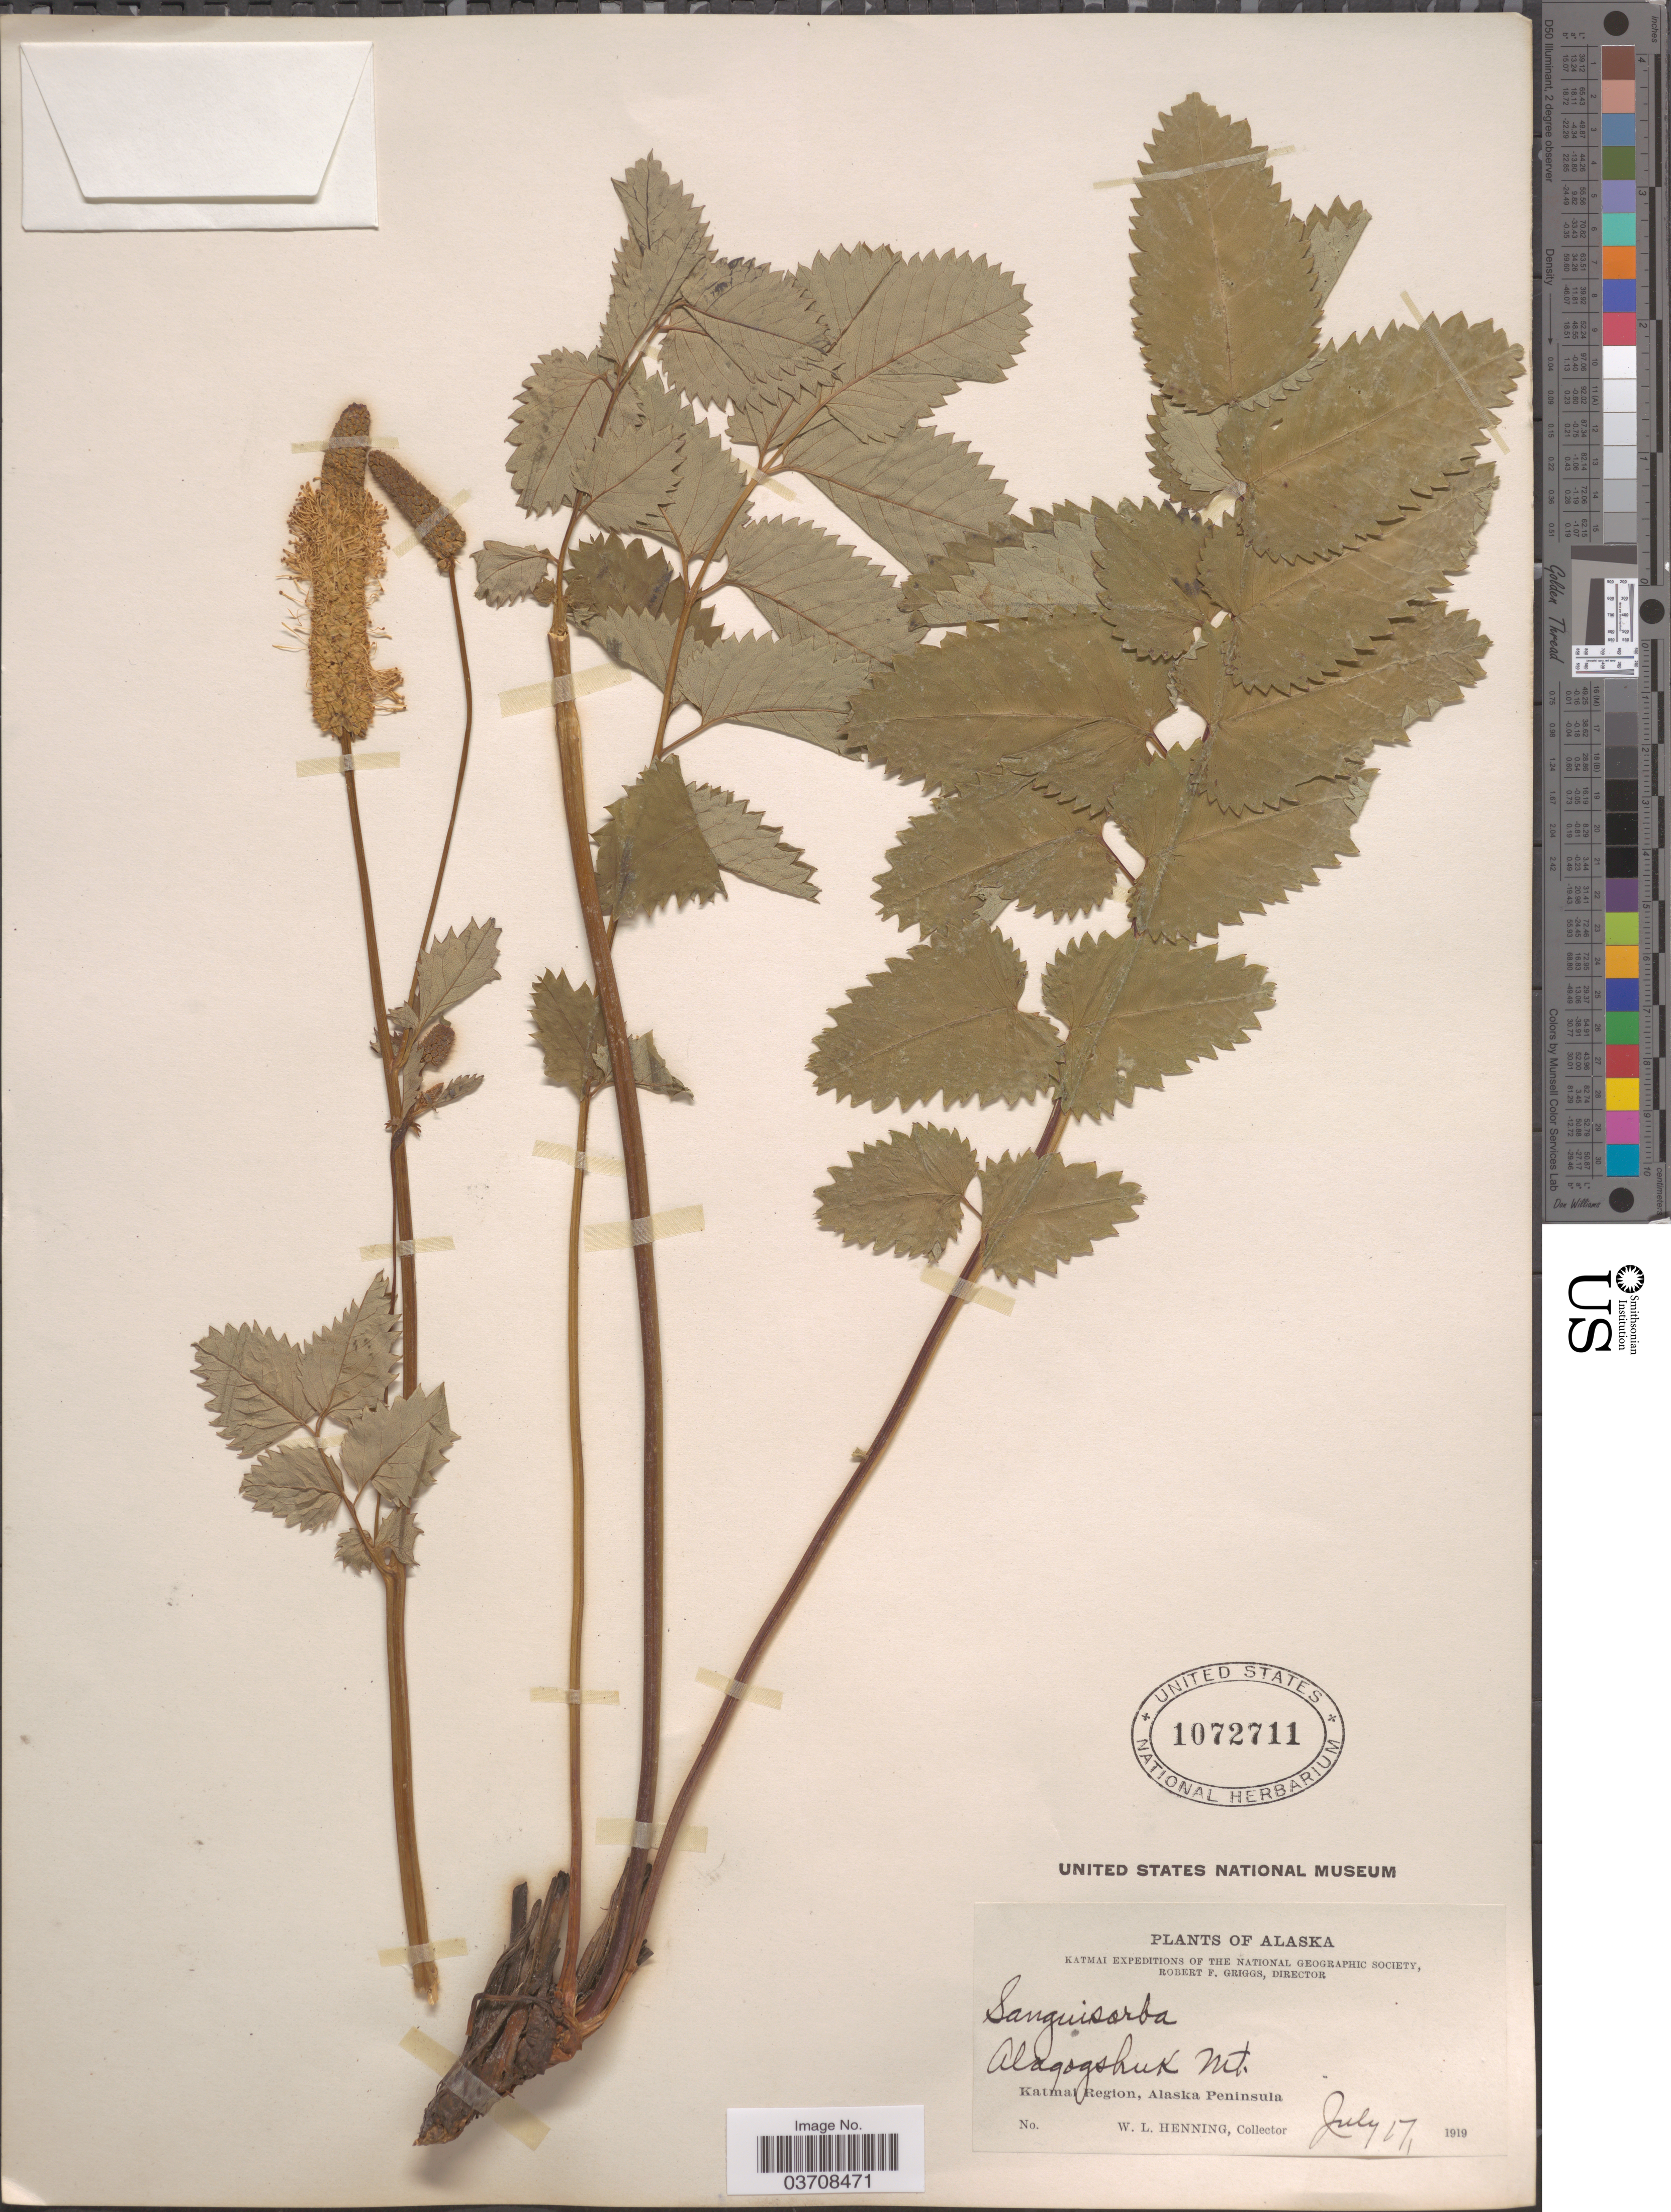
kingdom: Plantae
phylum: Tracheophyta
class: Magnoliopsida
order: Rosales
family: Rosaceae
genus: Sanguisorba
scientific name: Sanguisorba stipulata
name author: Raf.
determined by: Strong, Mark T., (BOT), Smithsonian Institution - National Museum of Natural History (UNITED STATES)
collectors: W. Henning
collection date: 1919-07-17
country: United States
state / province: Alaska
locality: Alagogshuk Mt. Katmai Region, Alaska Peninsula.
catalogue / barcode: US 1072711